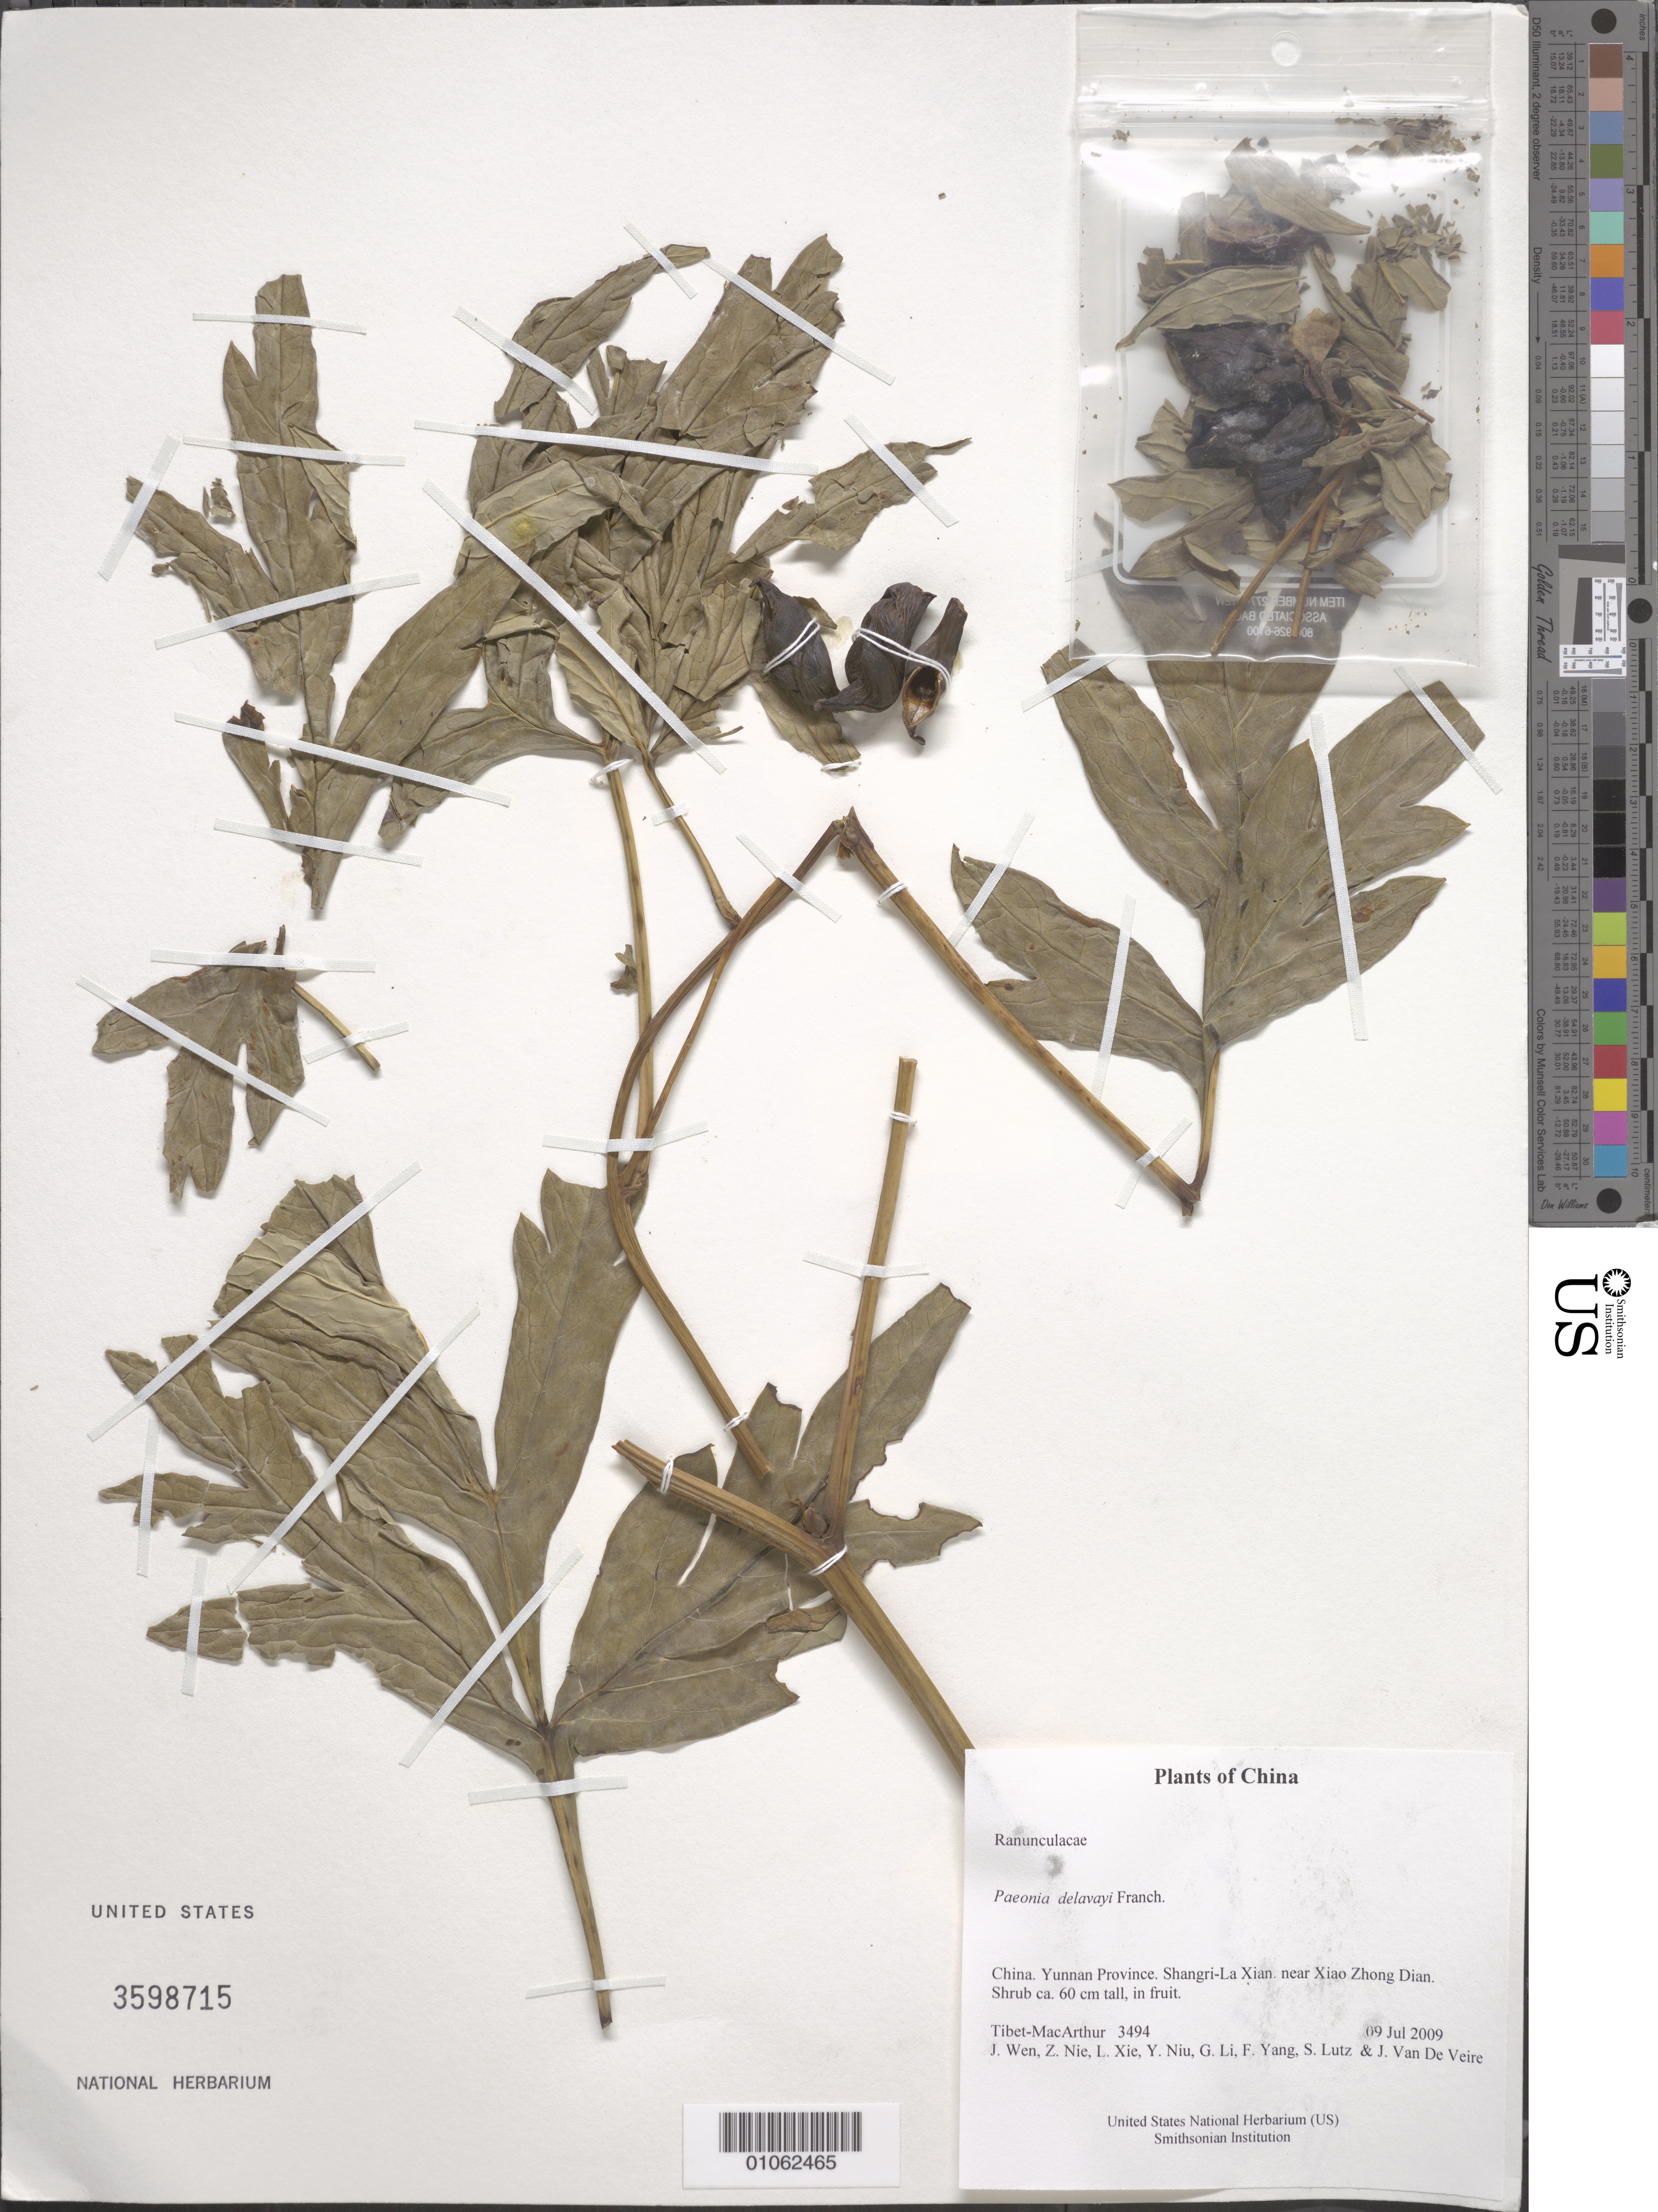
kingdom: Plantae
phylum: Tracheophyta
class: Magnoliopsida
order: Saxifragales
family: Paeoniaceae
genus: Paeonia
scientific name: Paeonia delavayi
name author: Franch.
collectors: Tibet-MacArthur, J. Wen, Z. Nie, L. Xie, Y. Niu, G. Li, F. Yang, S. Lutz & J. Van De Veire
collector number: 3494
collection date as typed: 09 Jul 2009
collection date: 2009-07-09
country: China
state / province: Yunnan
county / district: Shangri-La Xian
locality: near Xiao Zhong Dian.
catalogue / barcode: US 3598715